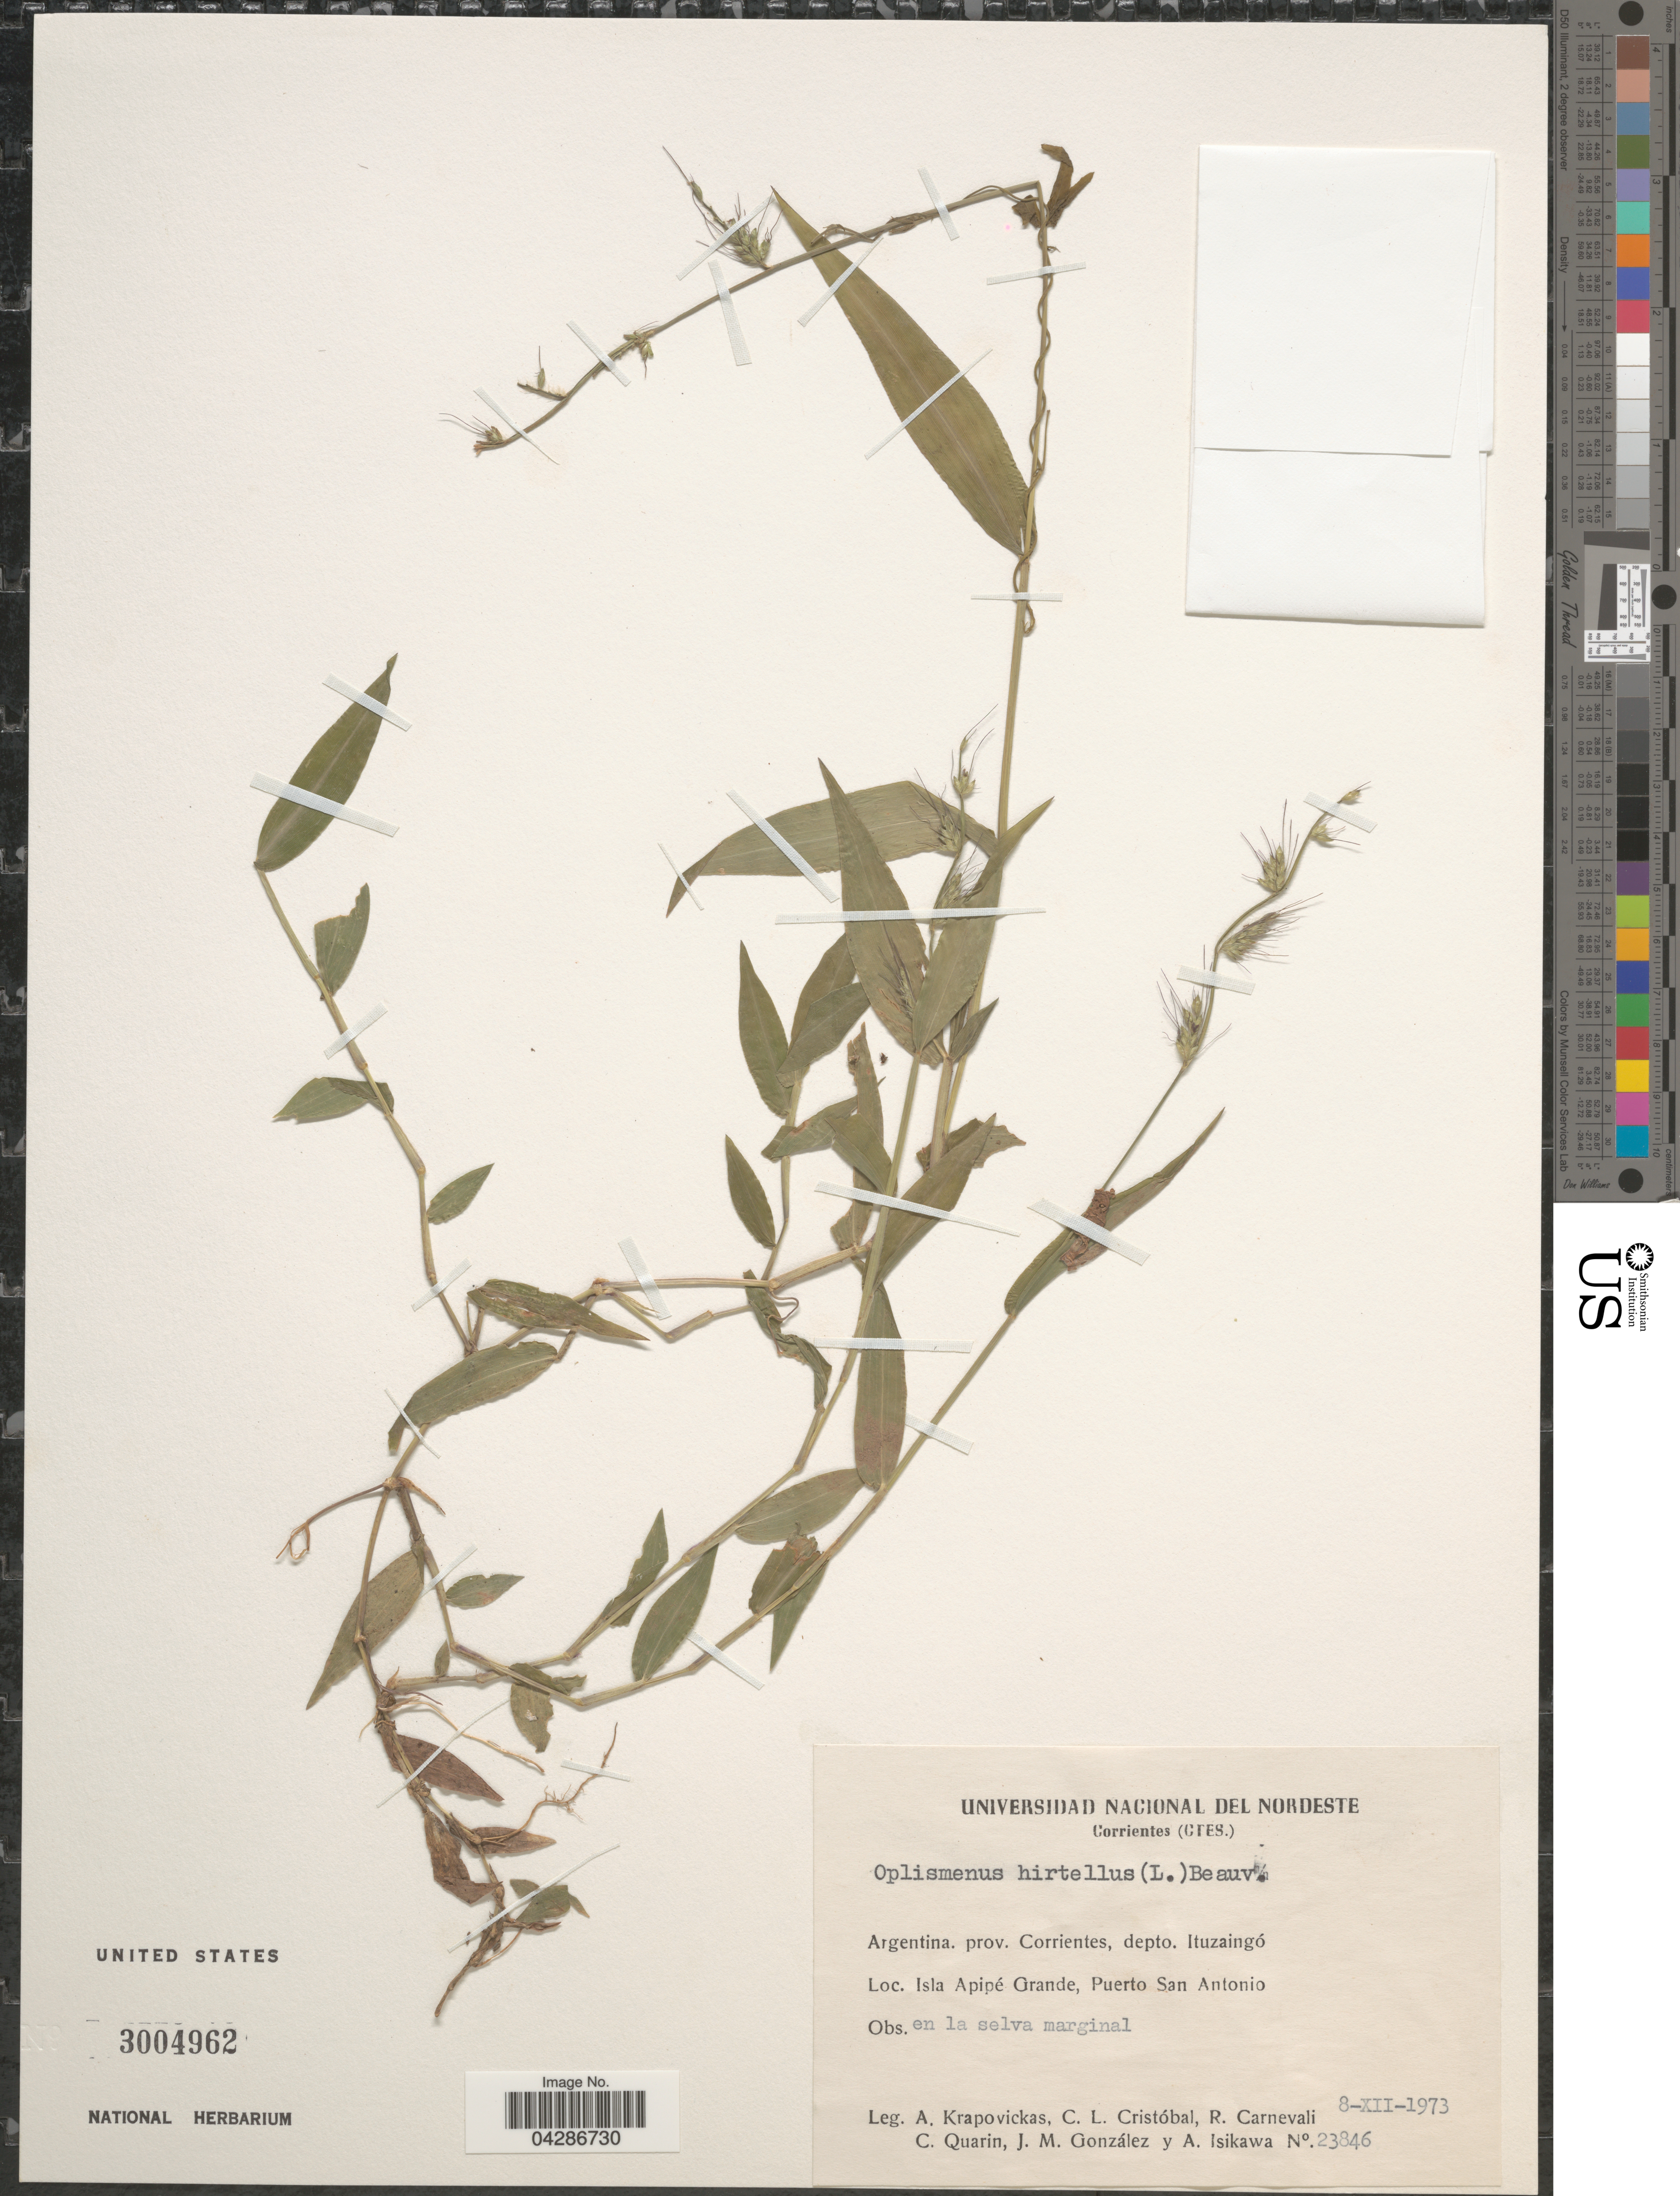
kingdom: Plantae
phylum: Tracheophyta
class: Liliopsida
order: Poales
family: Poaceae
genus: Oplismenus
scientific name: Oplismenus hirtellus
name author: (L.) P. Beauv.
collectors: A. Krapovickas, C. L. Cristóbal, R. Carnevali, C. Quarin & et al.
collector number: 23846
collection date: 1973-12-08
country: Argentina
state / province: Corrientes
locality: Depto. Ituzaingó. Isla Apipé Grande, Puerto San Antonio.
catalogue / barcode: US 3004962